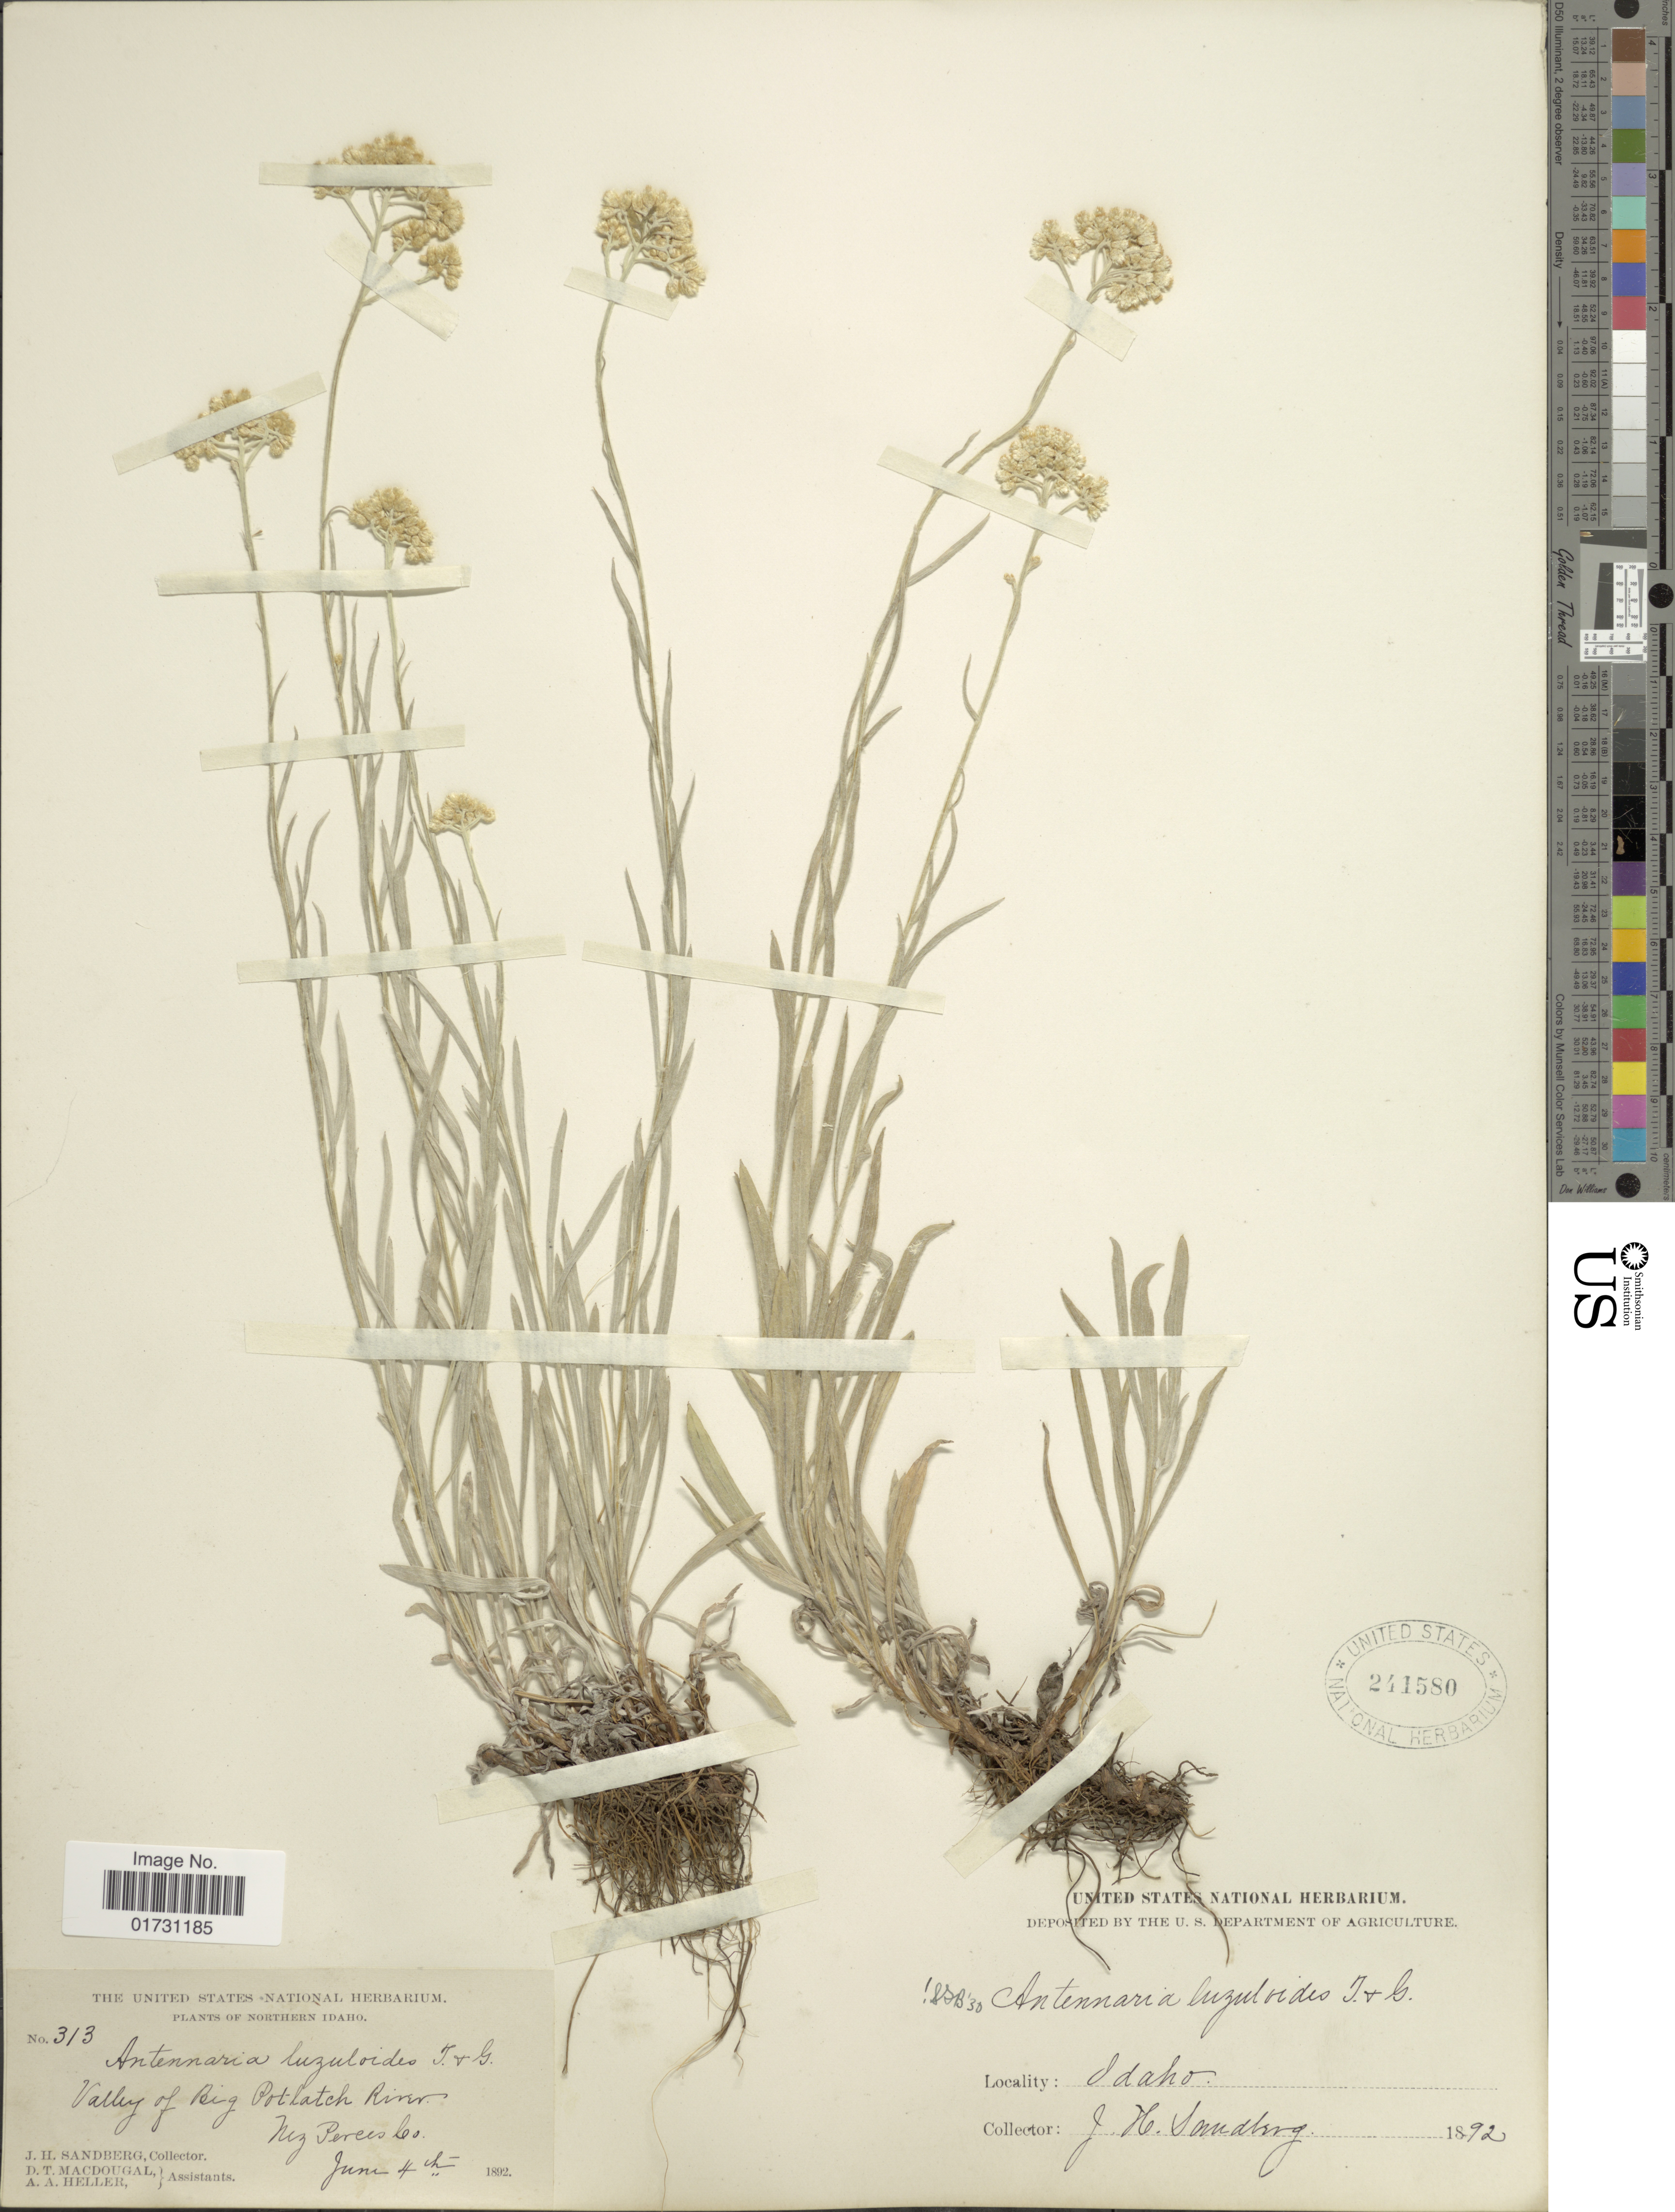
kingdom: Plantae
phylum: Tracheophyta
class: Magnoliopsida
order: Asterales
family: Asteraceae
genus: Antennaria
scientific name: Antennaria luzuloides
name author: Torr. & A. Gray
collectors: J. H. Sandberg, D. T. MacDougal & A. A. Heller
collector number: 313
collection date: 1892-06-04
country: United States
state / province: Idaho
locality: Valley of Big Potlatch River, Nez Perees Co.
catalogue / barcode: US 241580